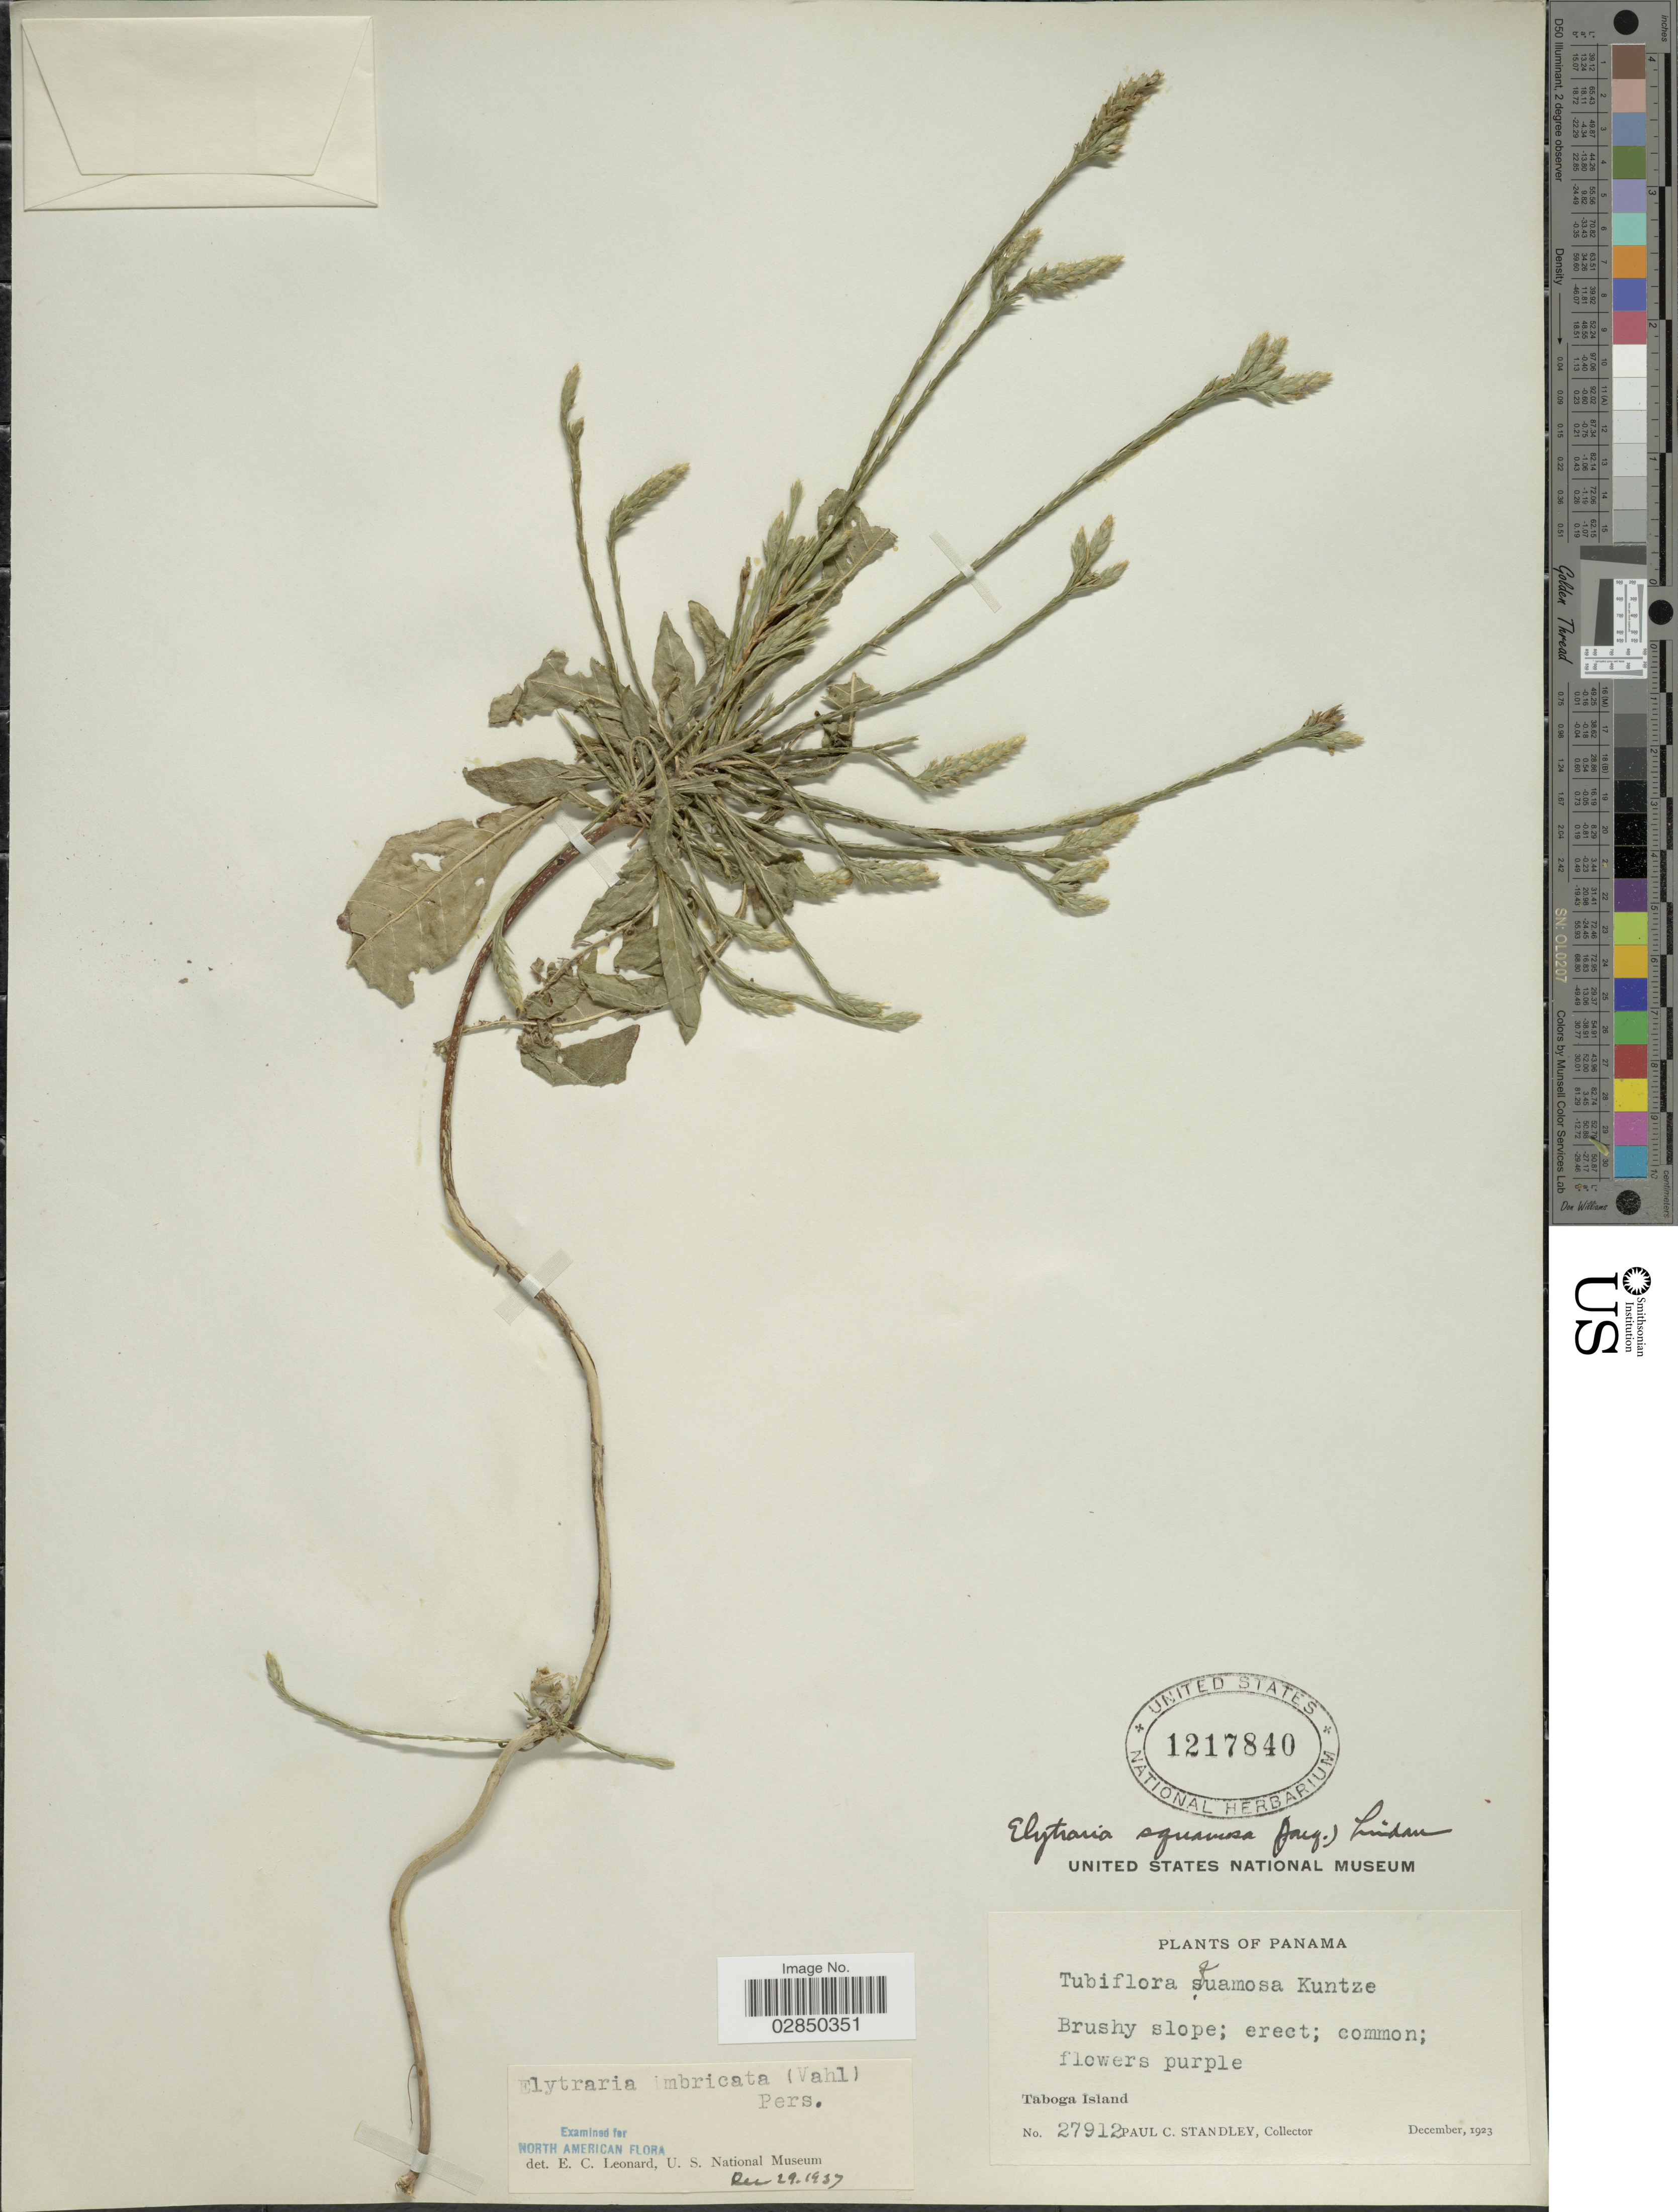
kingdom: Plantae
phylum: Tracheophyta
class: Magnoliopsida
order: Lamiales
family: Acanthaceae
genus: Elytraria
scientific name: Elytraria imbricata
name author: (Vahl) Pers.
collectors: P. C. Standley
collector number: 27912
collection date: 1923-12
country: Panama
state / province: Panamá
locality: Taboga Island.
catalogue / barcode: US 1217840